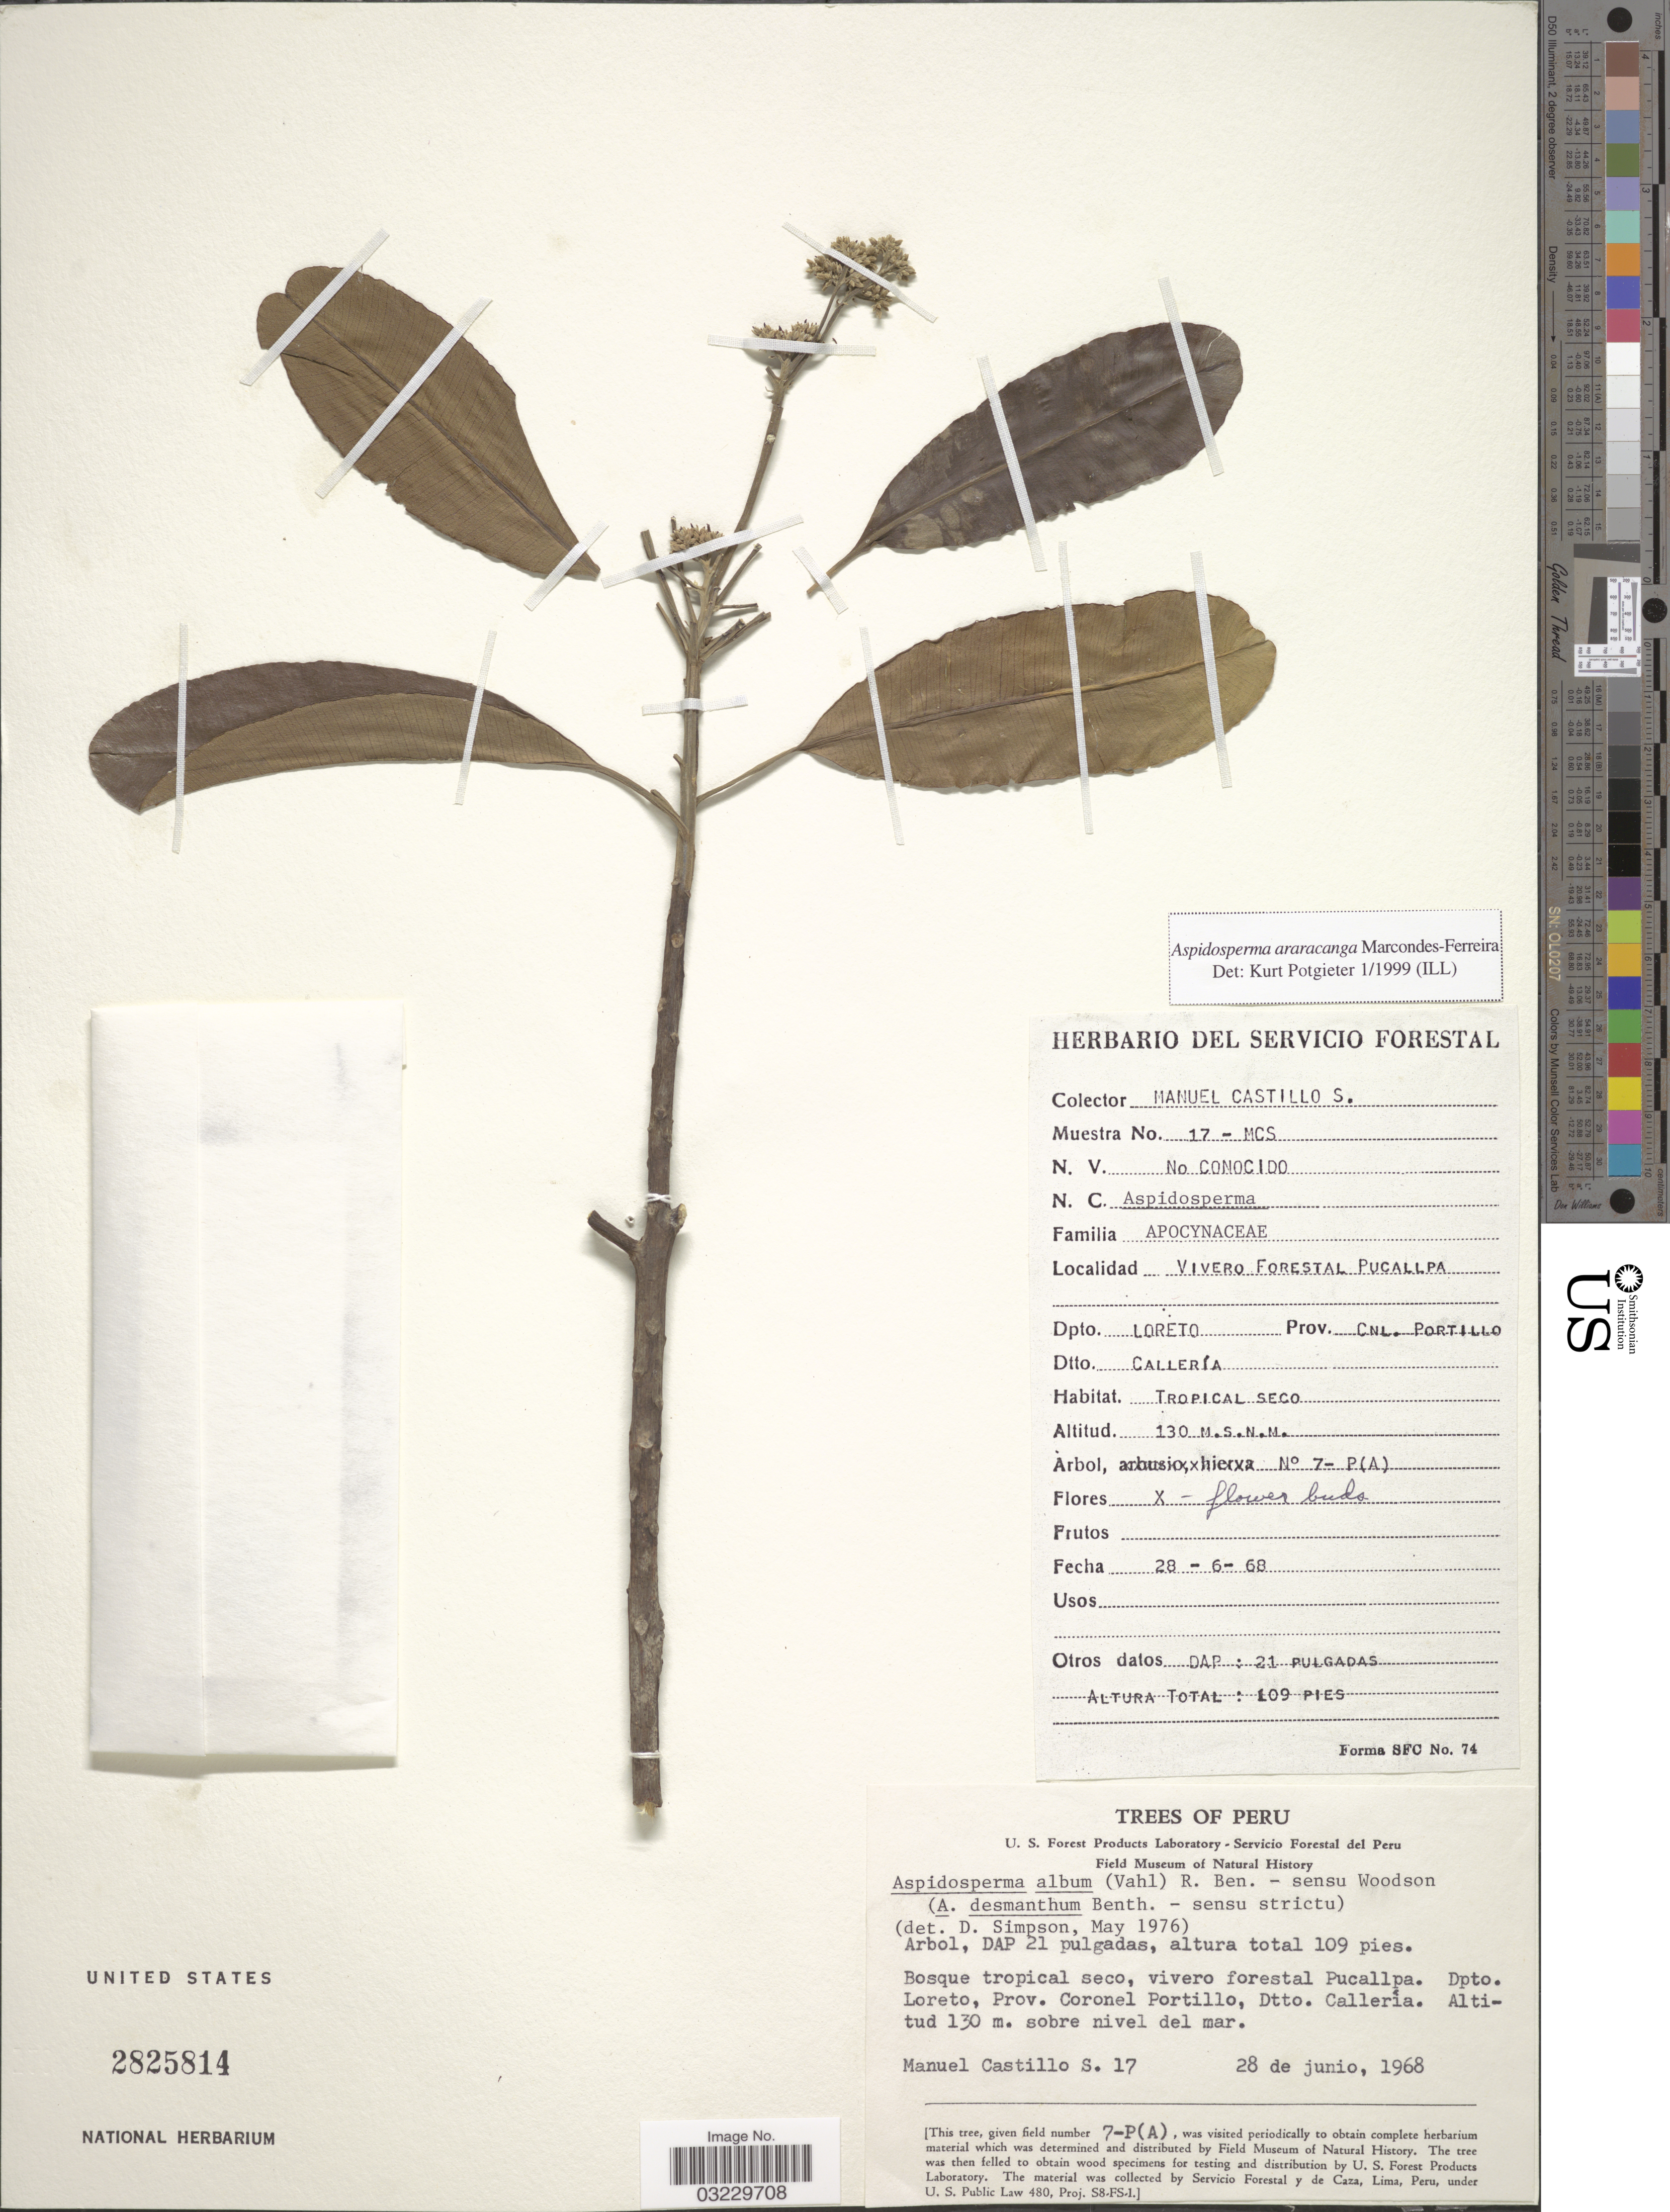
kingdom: Plantae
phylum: Tracheophyta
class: Magnoliopsida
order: Gentianales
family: Apocynaceae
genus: Aspidosperma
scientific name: Aspidosperma araracanga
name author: Marc.-Ferr.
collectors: M. Castillo S.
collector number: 17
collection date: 1968-06-28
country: Peru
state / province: Loreto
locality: Bosque tropical seco, vivero forestal Pucallpa. Dpto. Loreto, Prov. Coronel Portillo, Dtto. Callería.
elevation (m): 130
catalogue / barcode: US 2825814